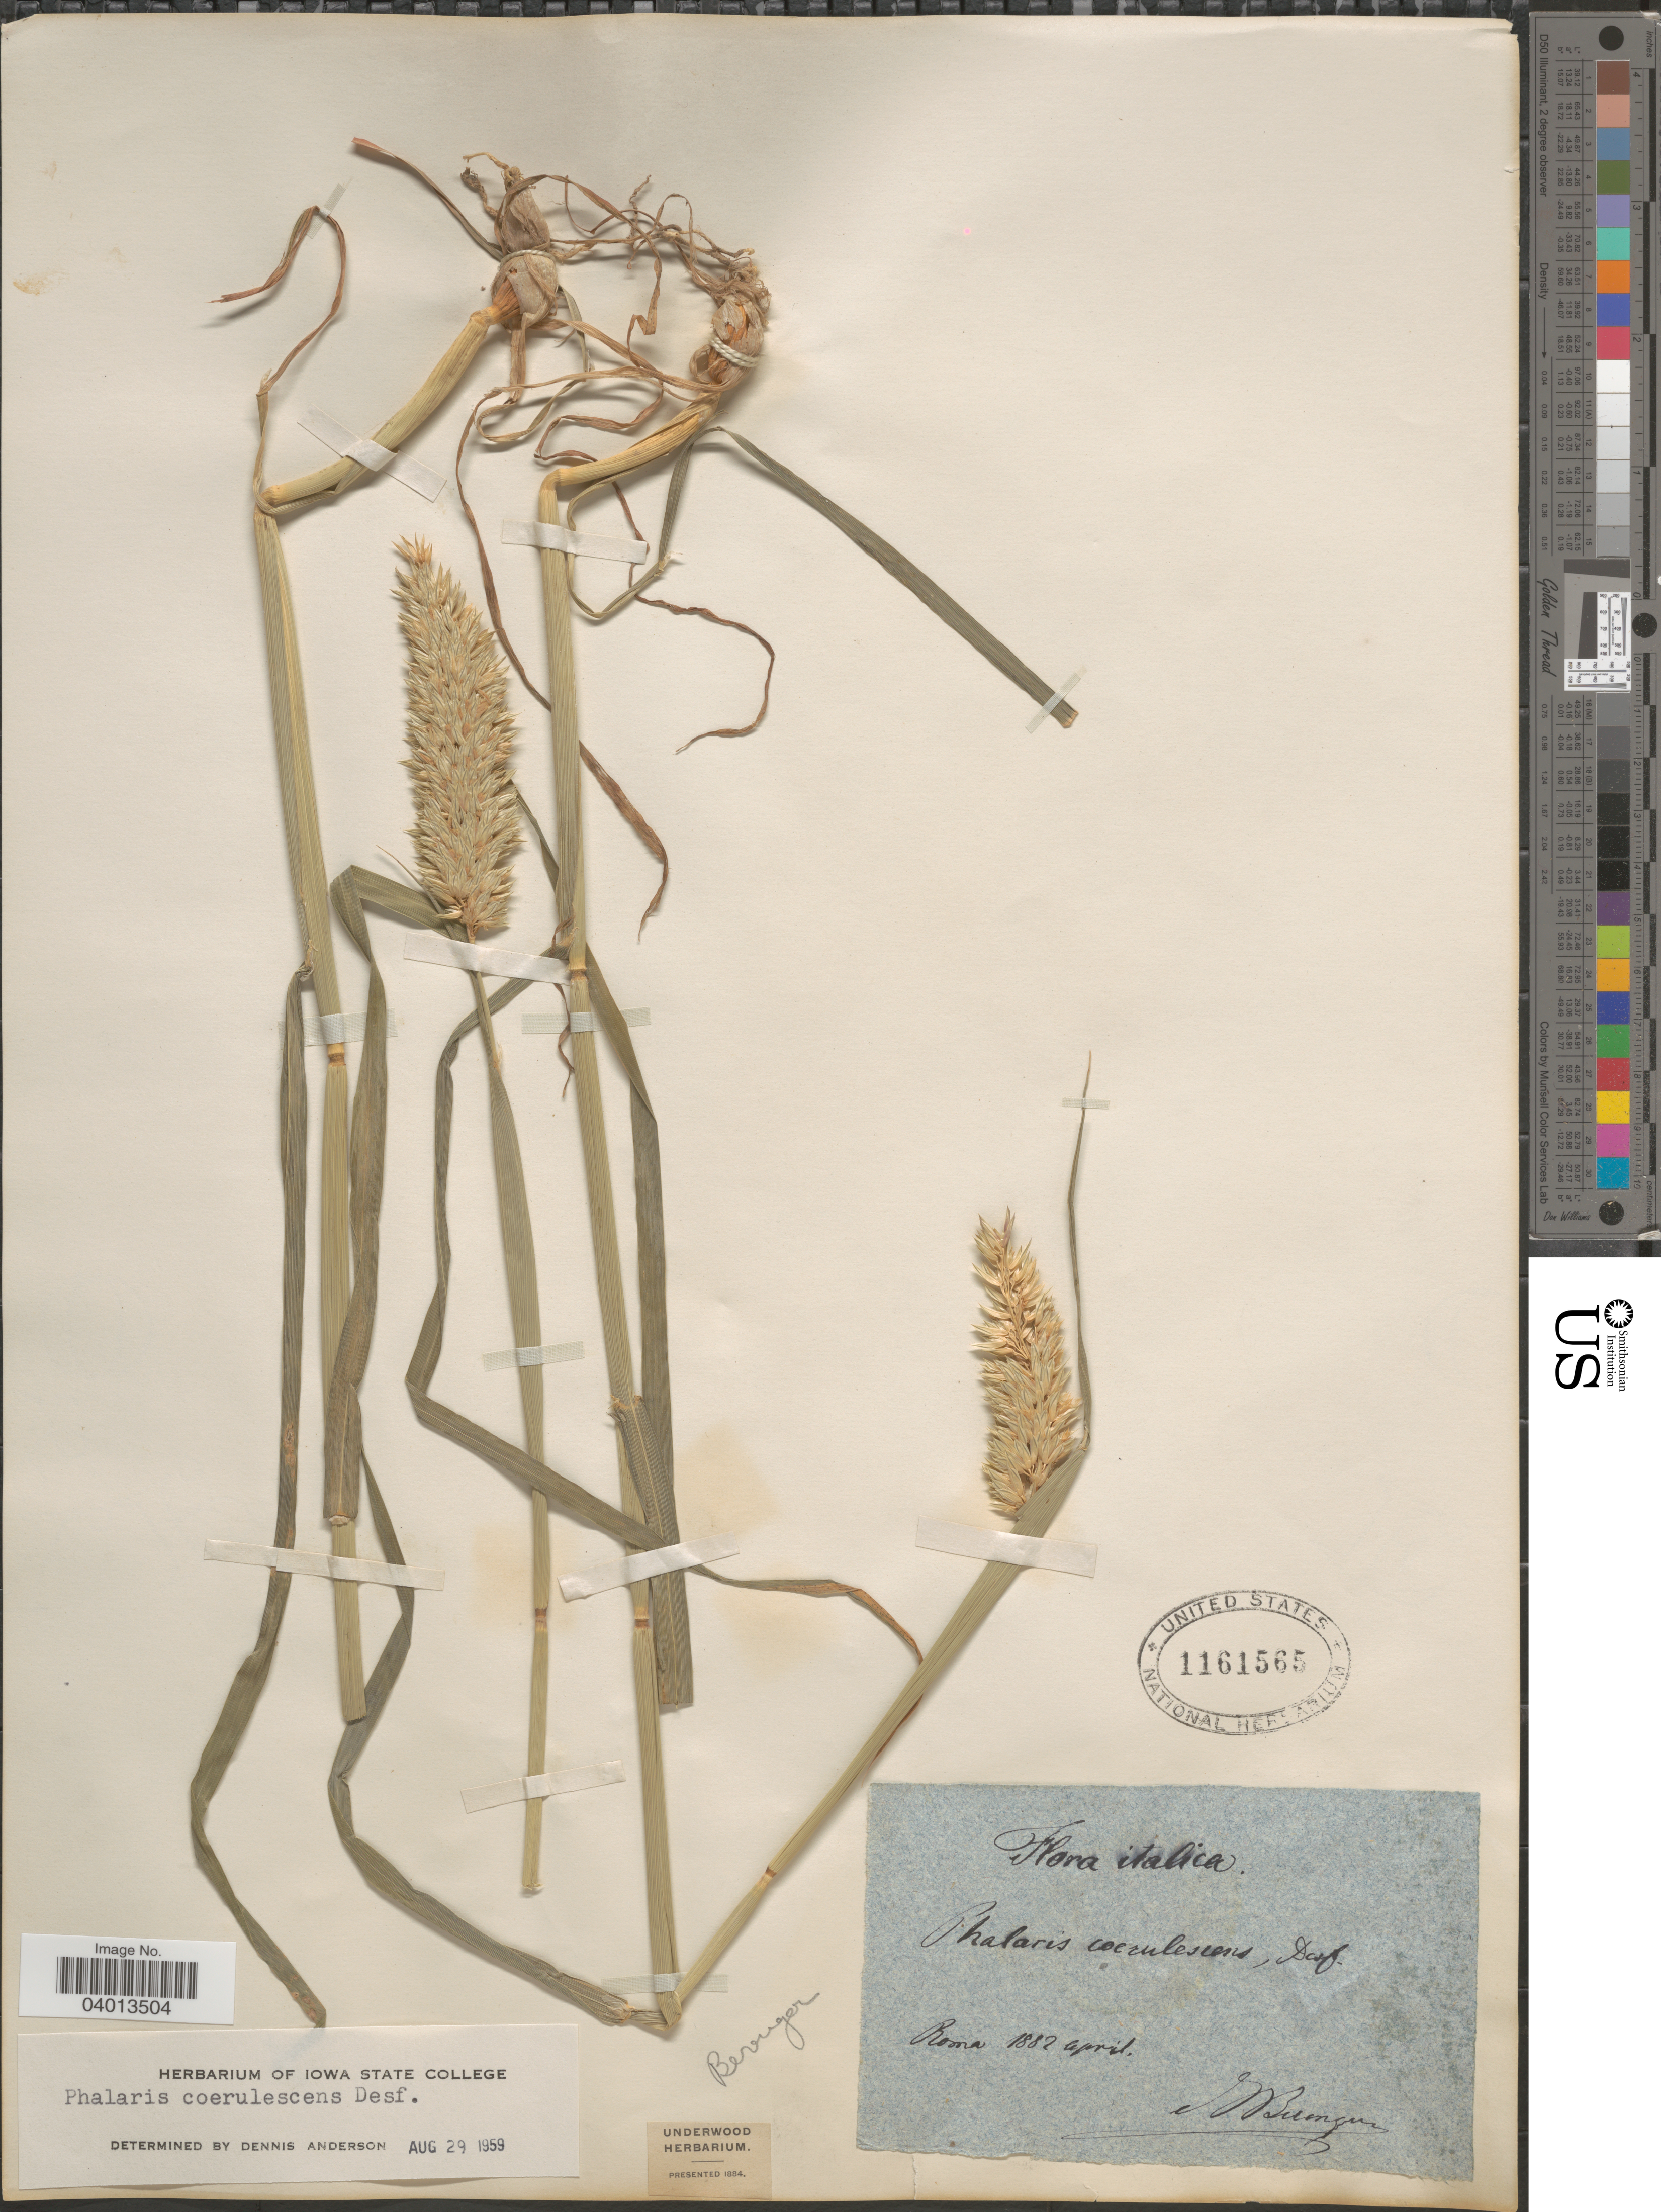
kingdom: Plantae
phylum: Tracheophyta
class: Liliopsida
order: Poales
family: Poaceae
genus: Phalaris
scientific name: Phalaris coerulescens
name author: Desf.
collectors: M. Berenger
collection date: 1882-04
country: Italy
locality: Italica. Roma.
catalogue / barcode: US 1161565